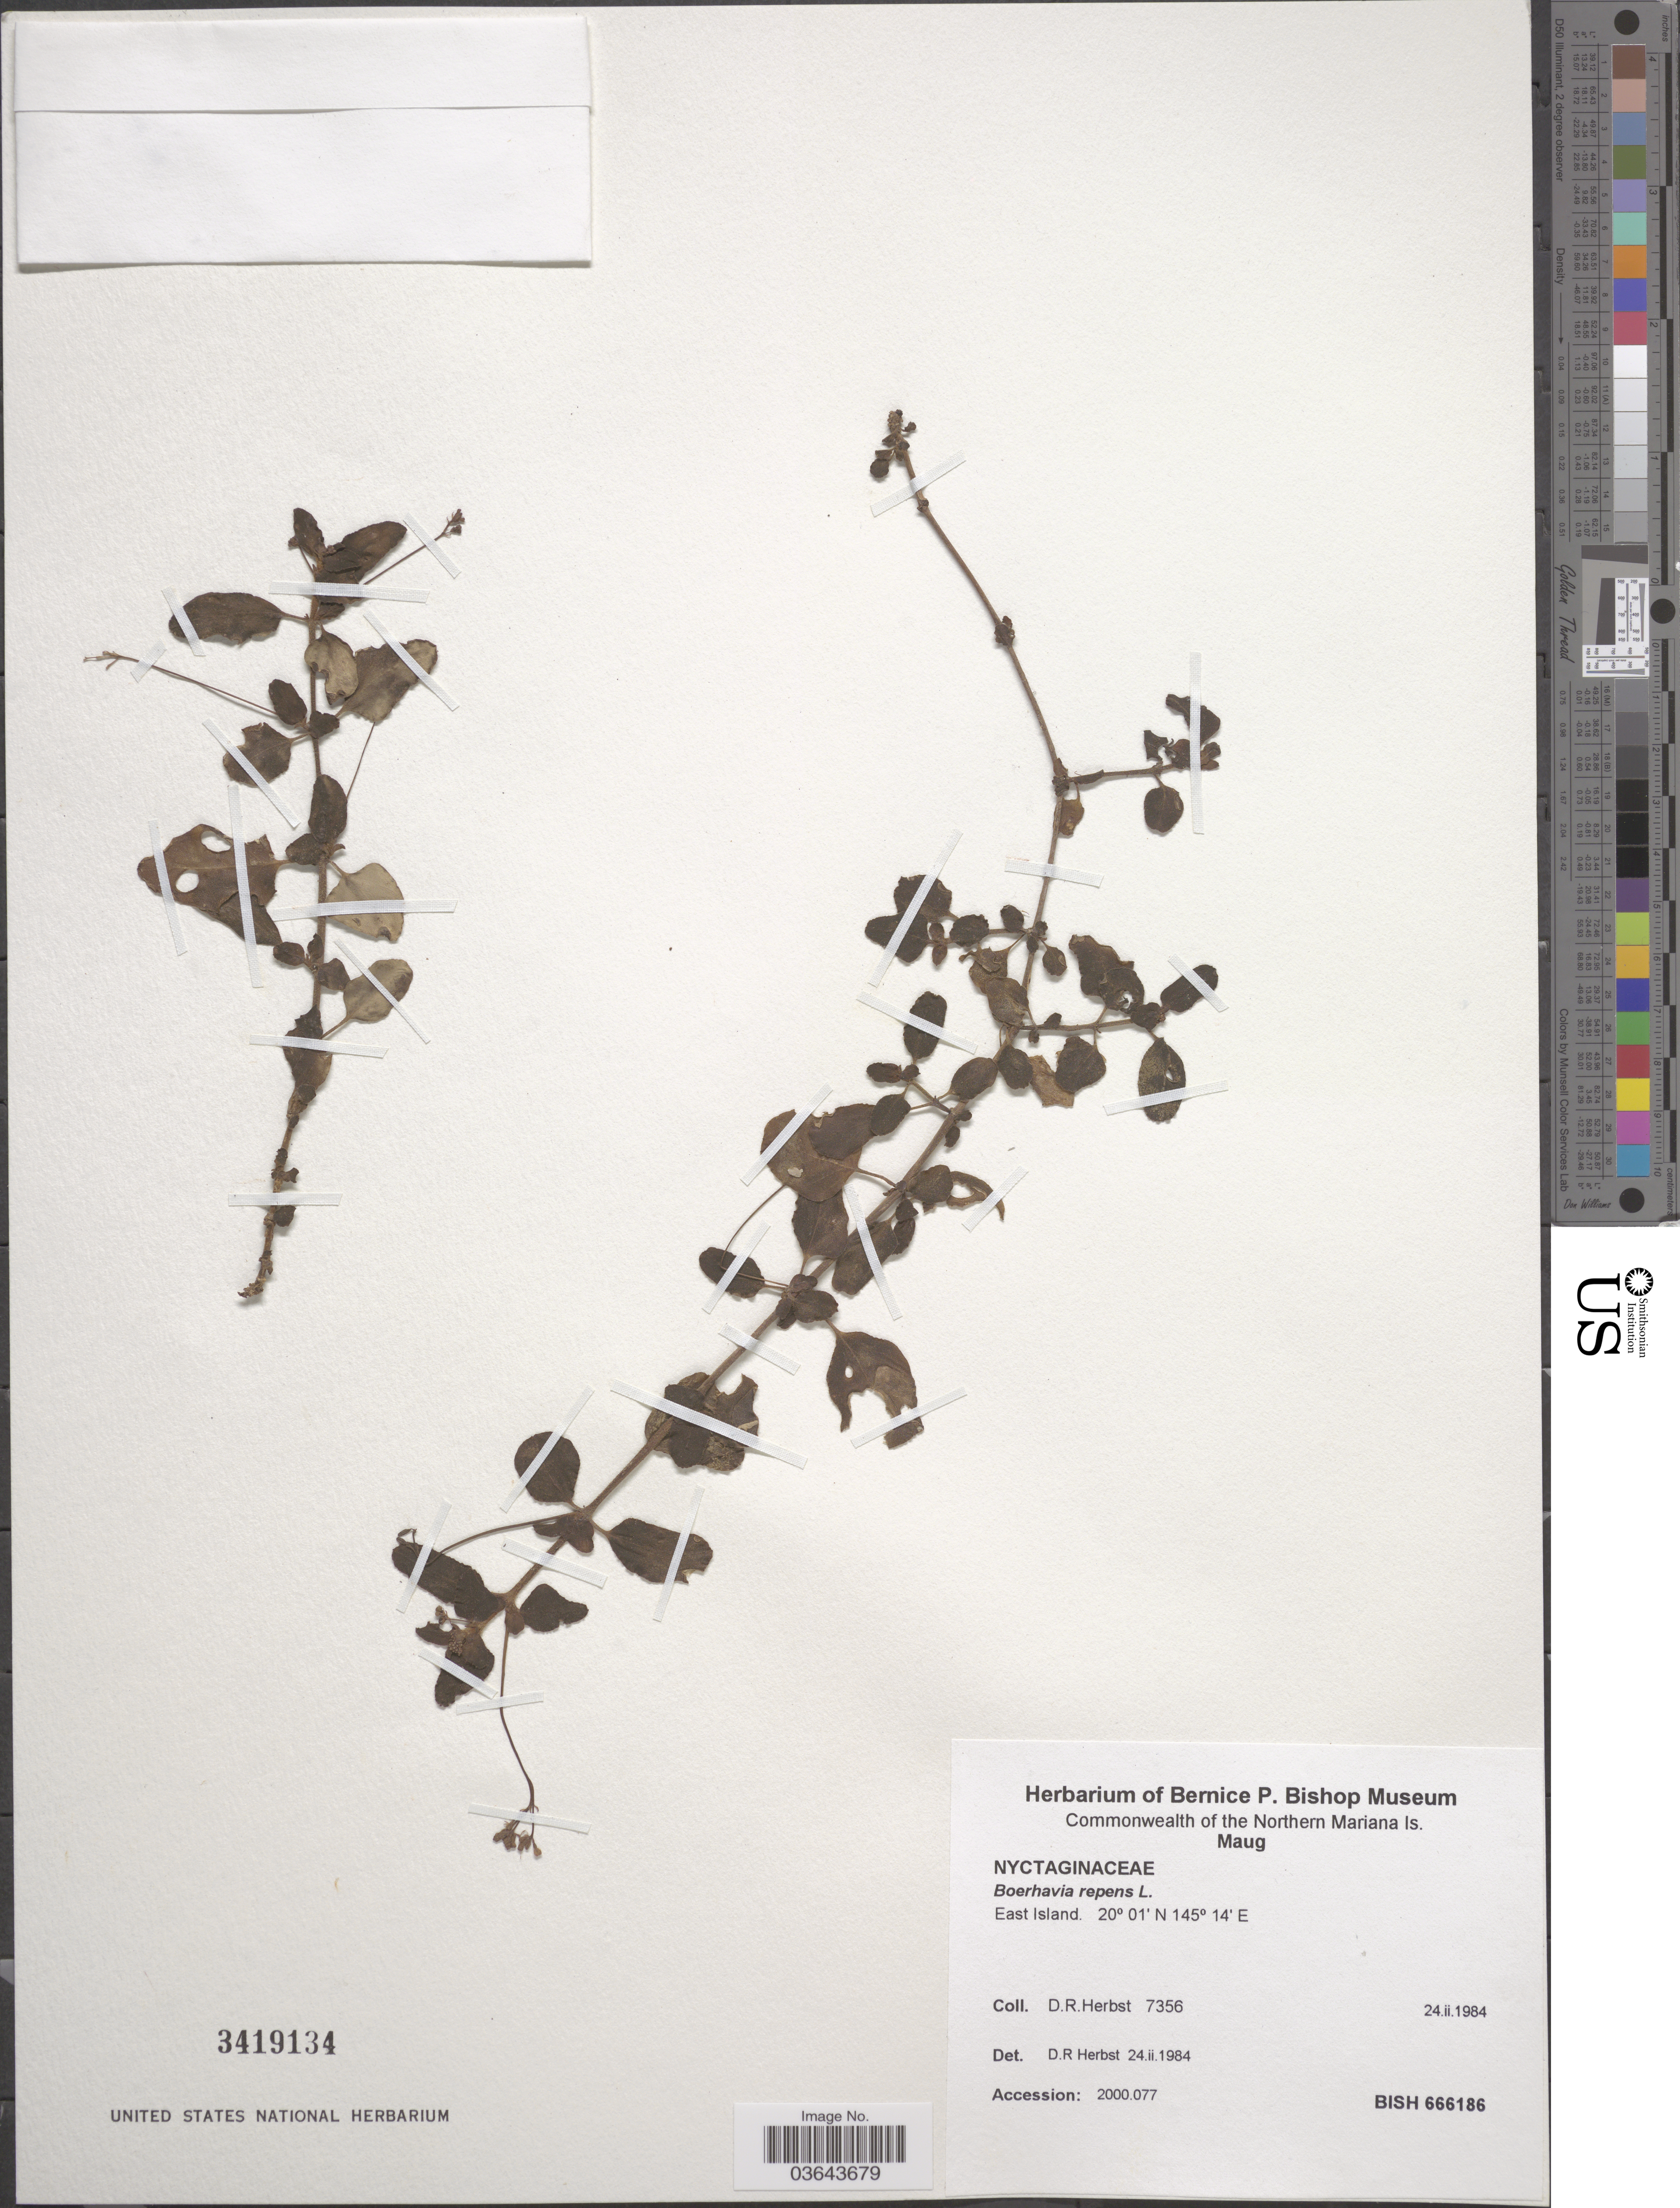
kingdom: Plantae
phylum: Tracheophyta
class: Magnoliopsida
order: Caryophyllales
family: Nyctaginaceae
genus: Boerhavia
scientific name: Boerhavia repens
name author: L.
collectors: D. R. Herbst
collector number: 7356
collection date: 1984-02-24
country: Northern Mariana Islands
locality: Maug. East island.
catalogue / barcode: US 3419134